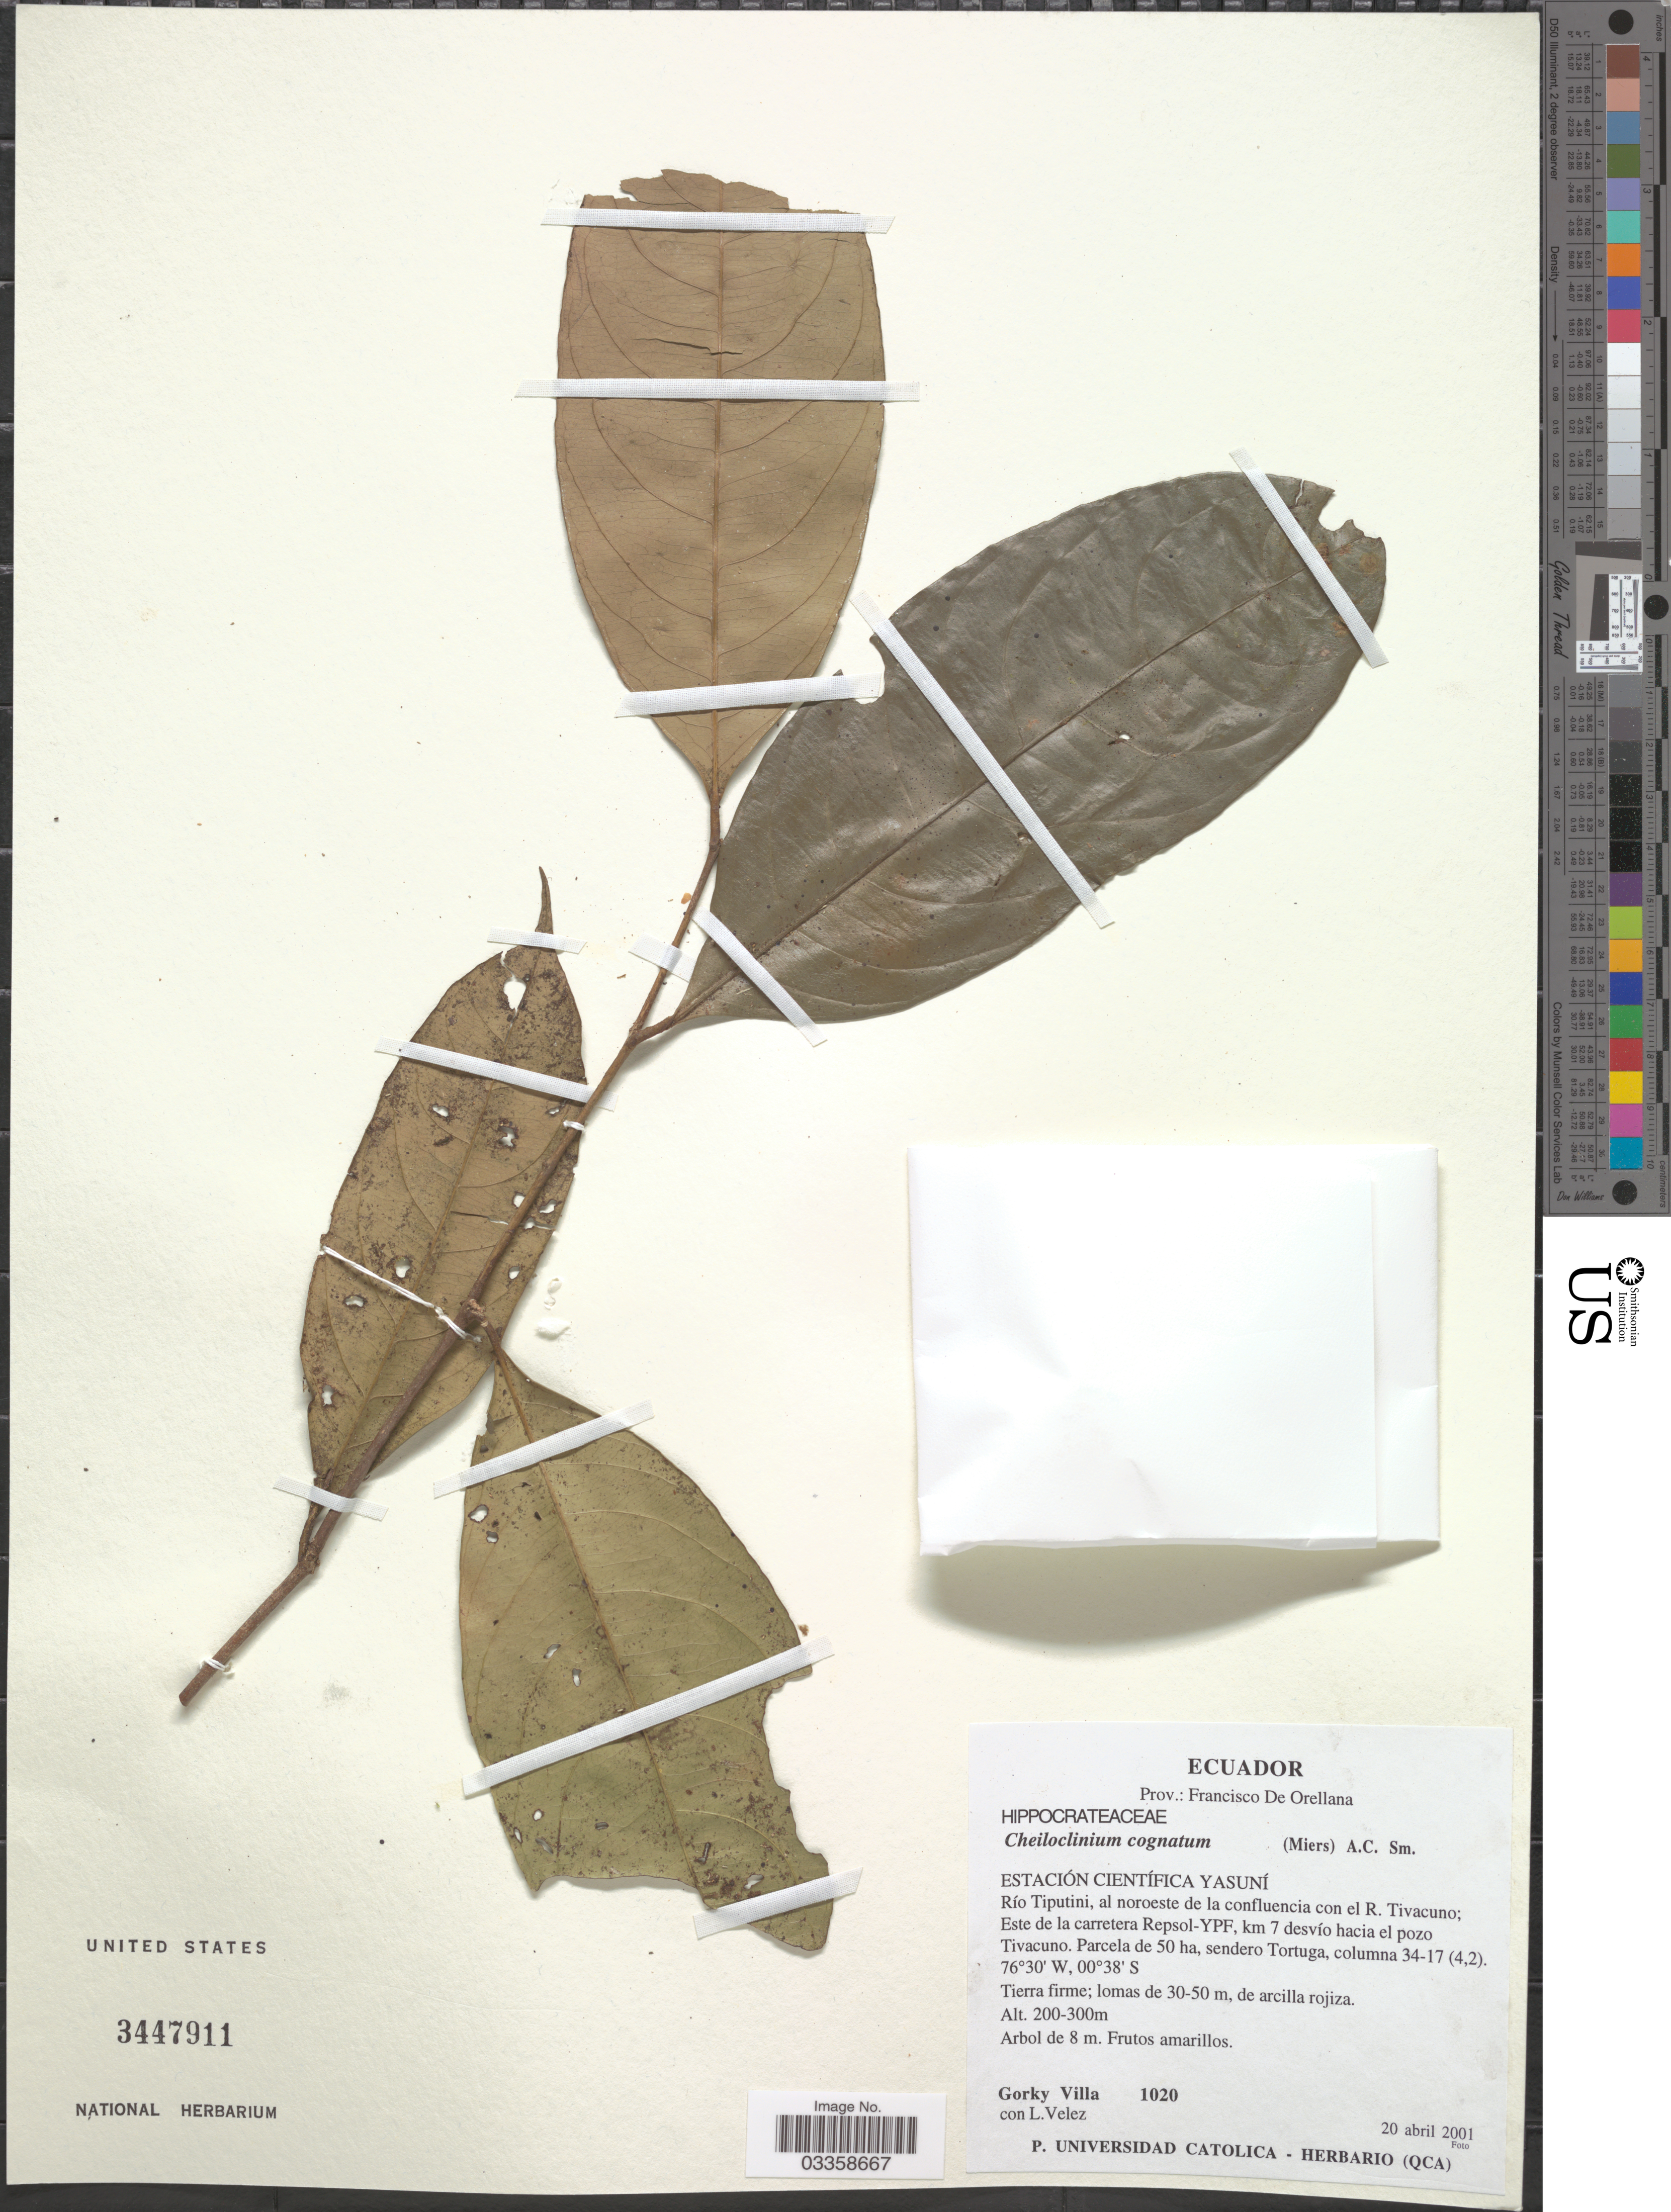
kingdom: Plantae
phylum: Tracheophyta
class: Magnoliopsida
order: Celastrales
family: Celastraceae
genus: Cheiloclinium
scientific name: Cheiloclinium cognatum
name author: (Miers) A.C. Sm.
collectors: G. Villa & L. Velez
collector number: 1020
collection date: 2001-04-20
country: Ecuador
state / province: Orellana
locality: Prov.: Francisco De Orellana, Estacion Cientifica Yasuni, Río Tiputini, al noroeste de la confluencia con el R. Tivacuno; Este de la carretera Repsol-YPF, km 7 desvío hacia el pozo Tivacuno. Parcela de 50 ha.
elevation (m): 200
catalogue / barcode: US 3447911